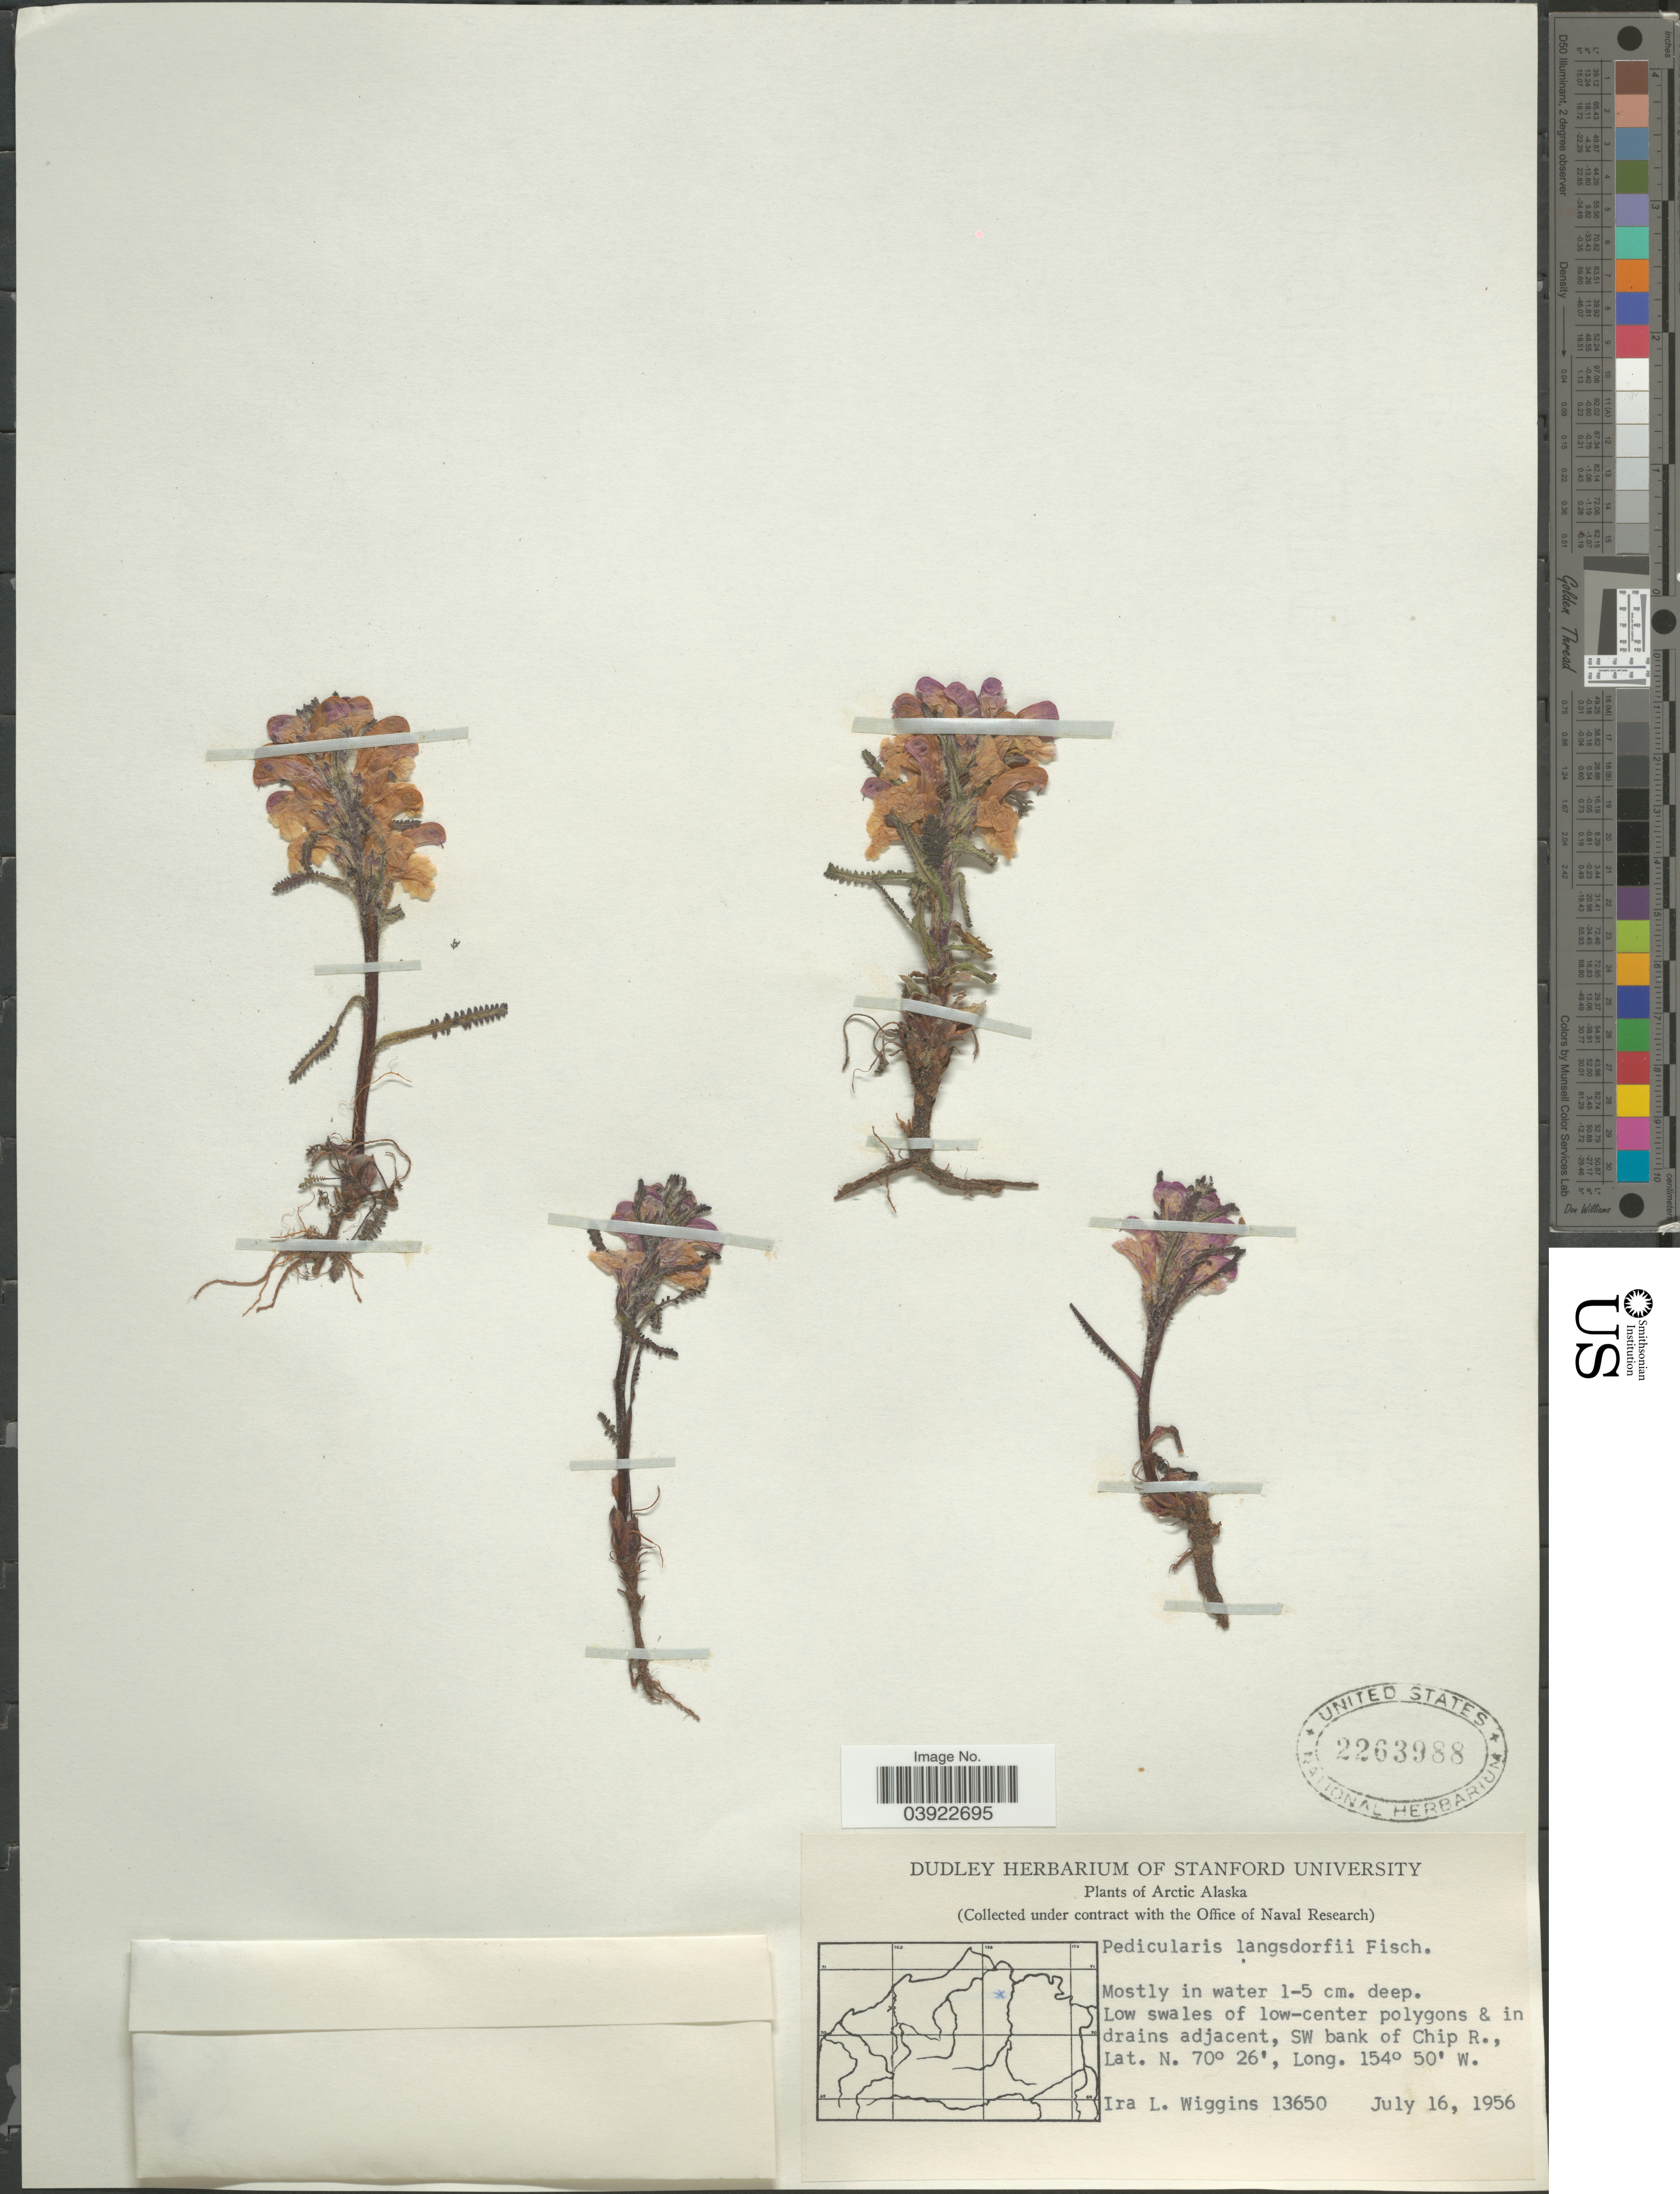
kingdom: Plantae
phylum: Tracheophyta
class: Magnoliopsida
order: Lamiales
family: Orobanchaceae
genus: Pedicularis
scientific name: Pedicularis langsdorffii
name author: Fisch. ex Steven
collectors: I. L. Wiggins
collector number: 13650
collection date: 1956-07-16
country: United States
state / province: Alaska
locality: Arctic Alaska. Low swales of low-center polygons & in drains adjacent, SW bank of Chip R.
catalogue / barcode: US 2263988